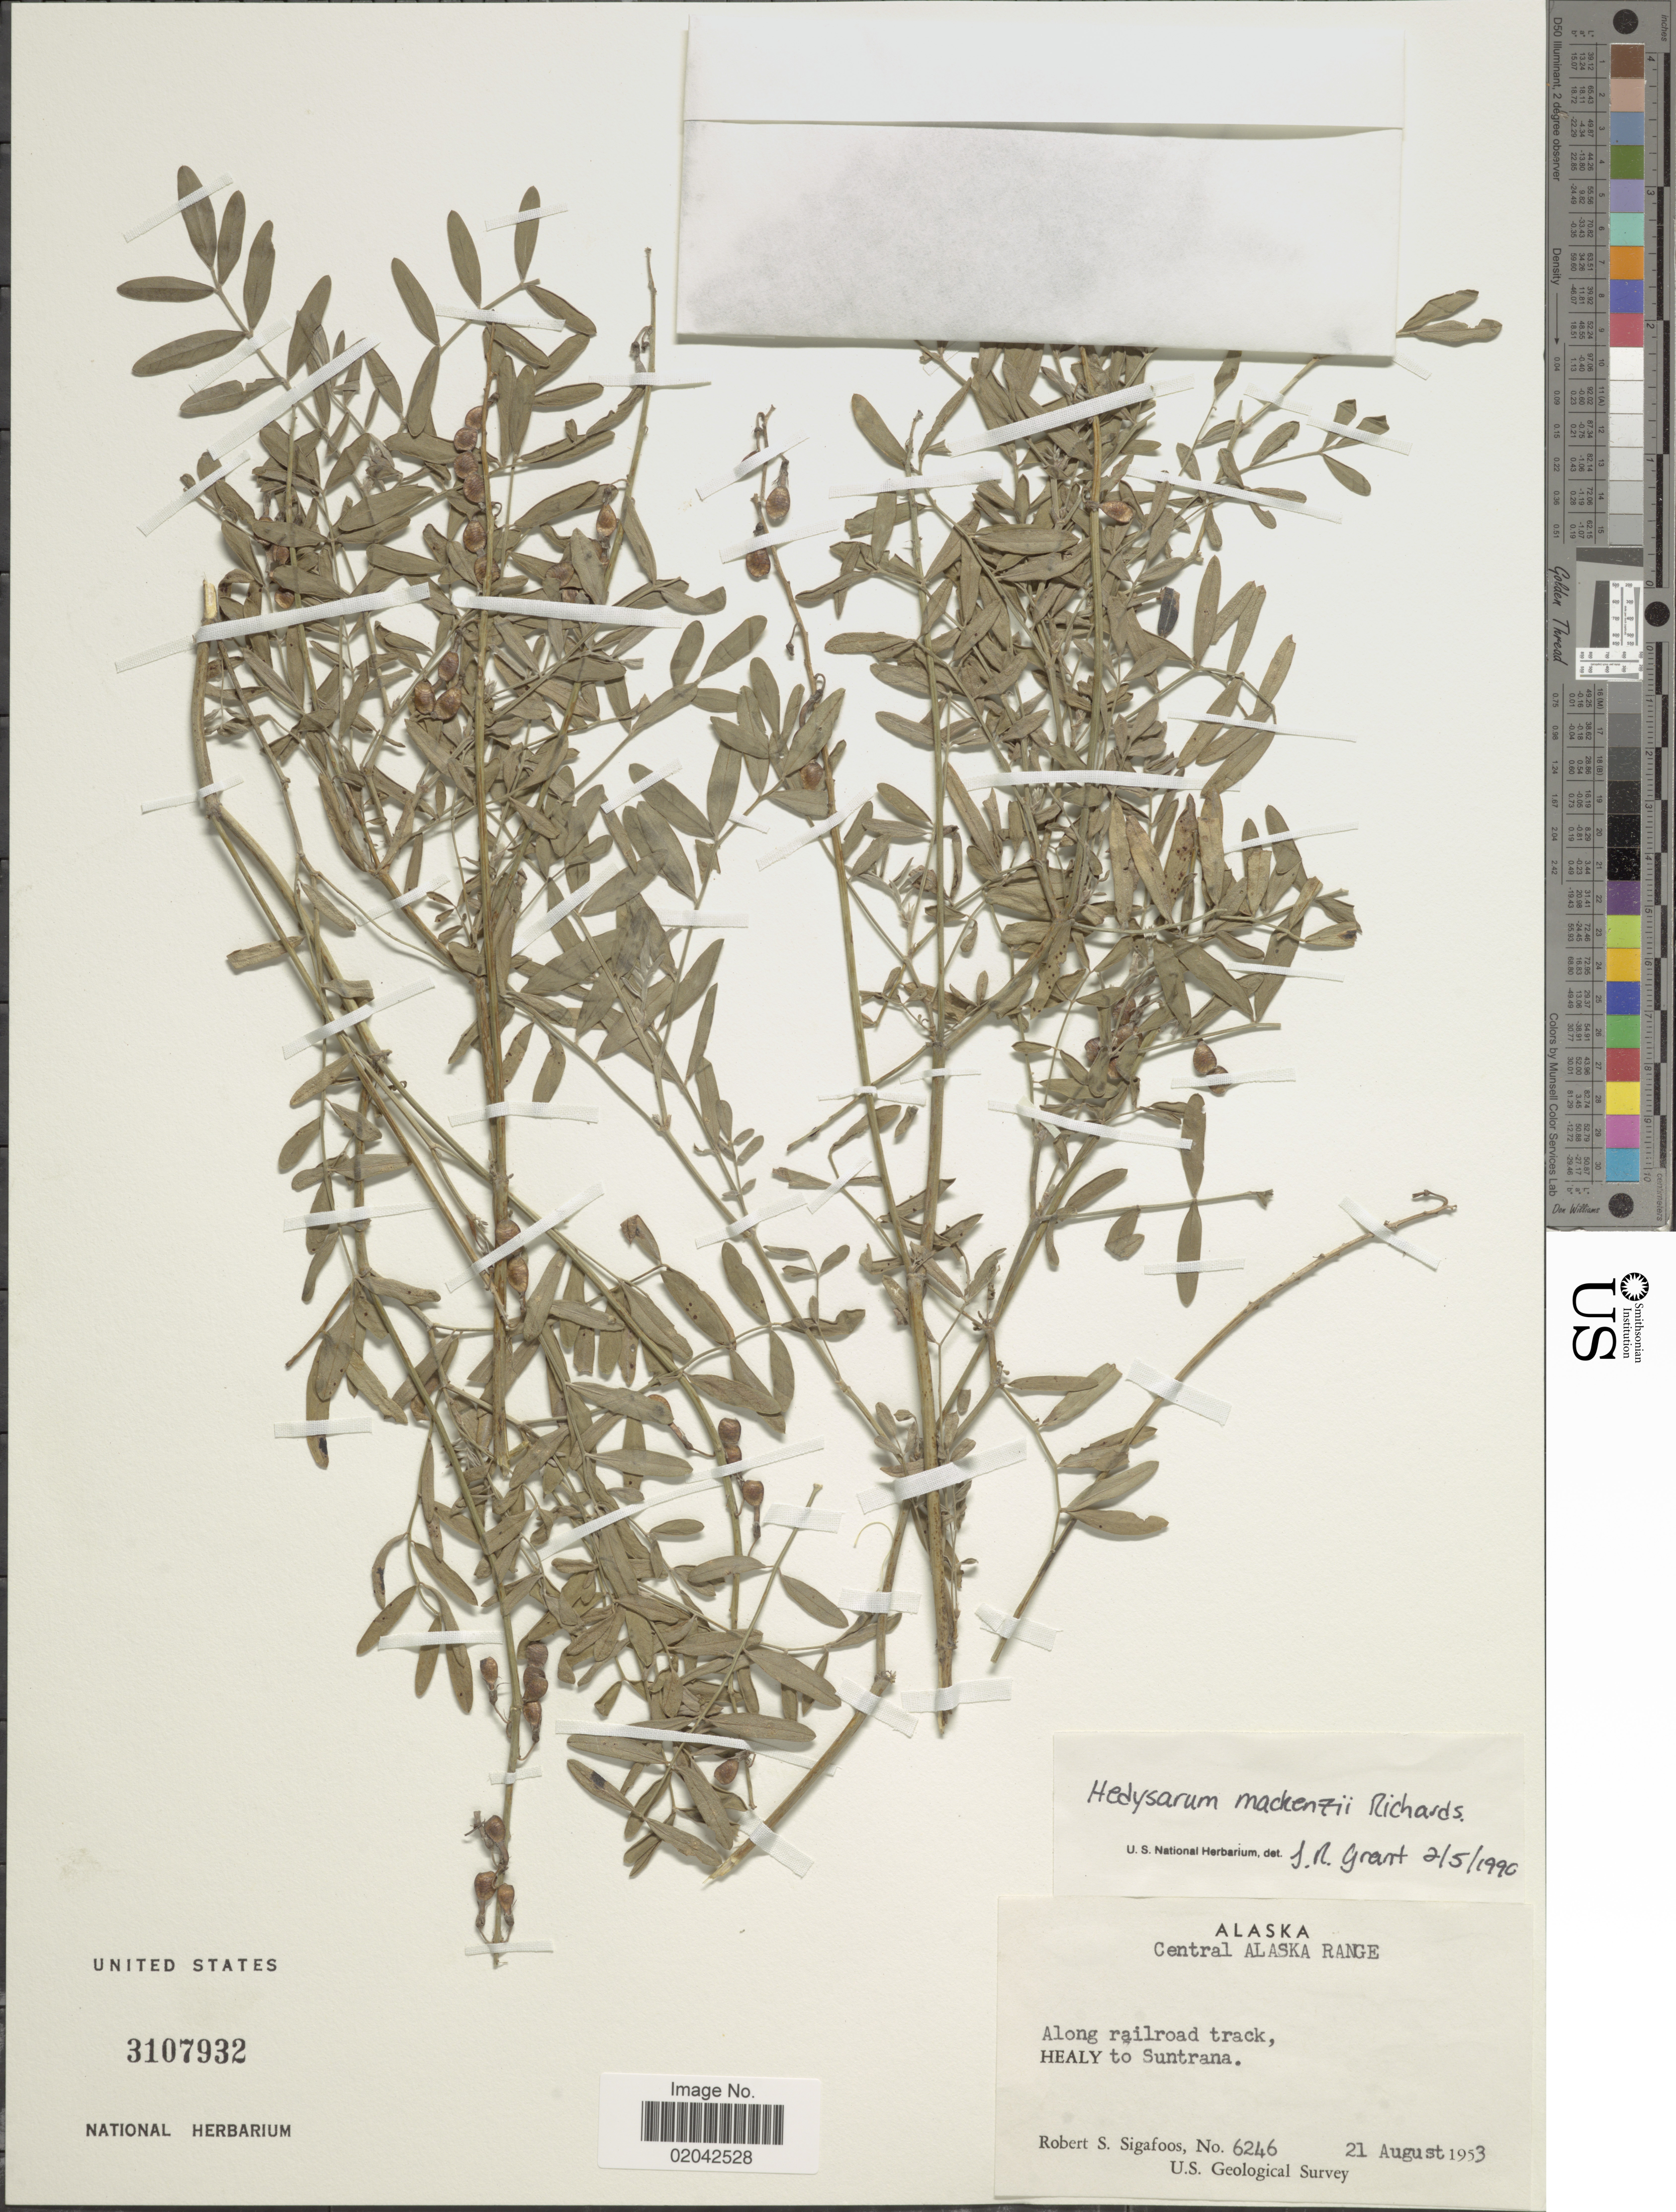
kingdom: Plantae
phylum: Tracheophyta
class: Magnoliopsida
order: Fabales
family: Fabaceae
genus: Hedysarum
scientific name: Hedysarum mackenziei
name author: Richardson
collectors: R. Sigafoos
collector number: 6246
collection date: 1953-08-21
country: United States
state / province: Alaska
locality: Central Alaska Range, along railroad track, Healy to Suntrana.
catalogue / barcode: US 3107932